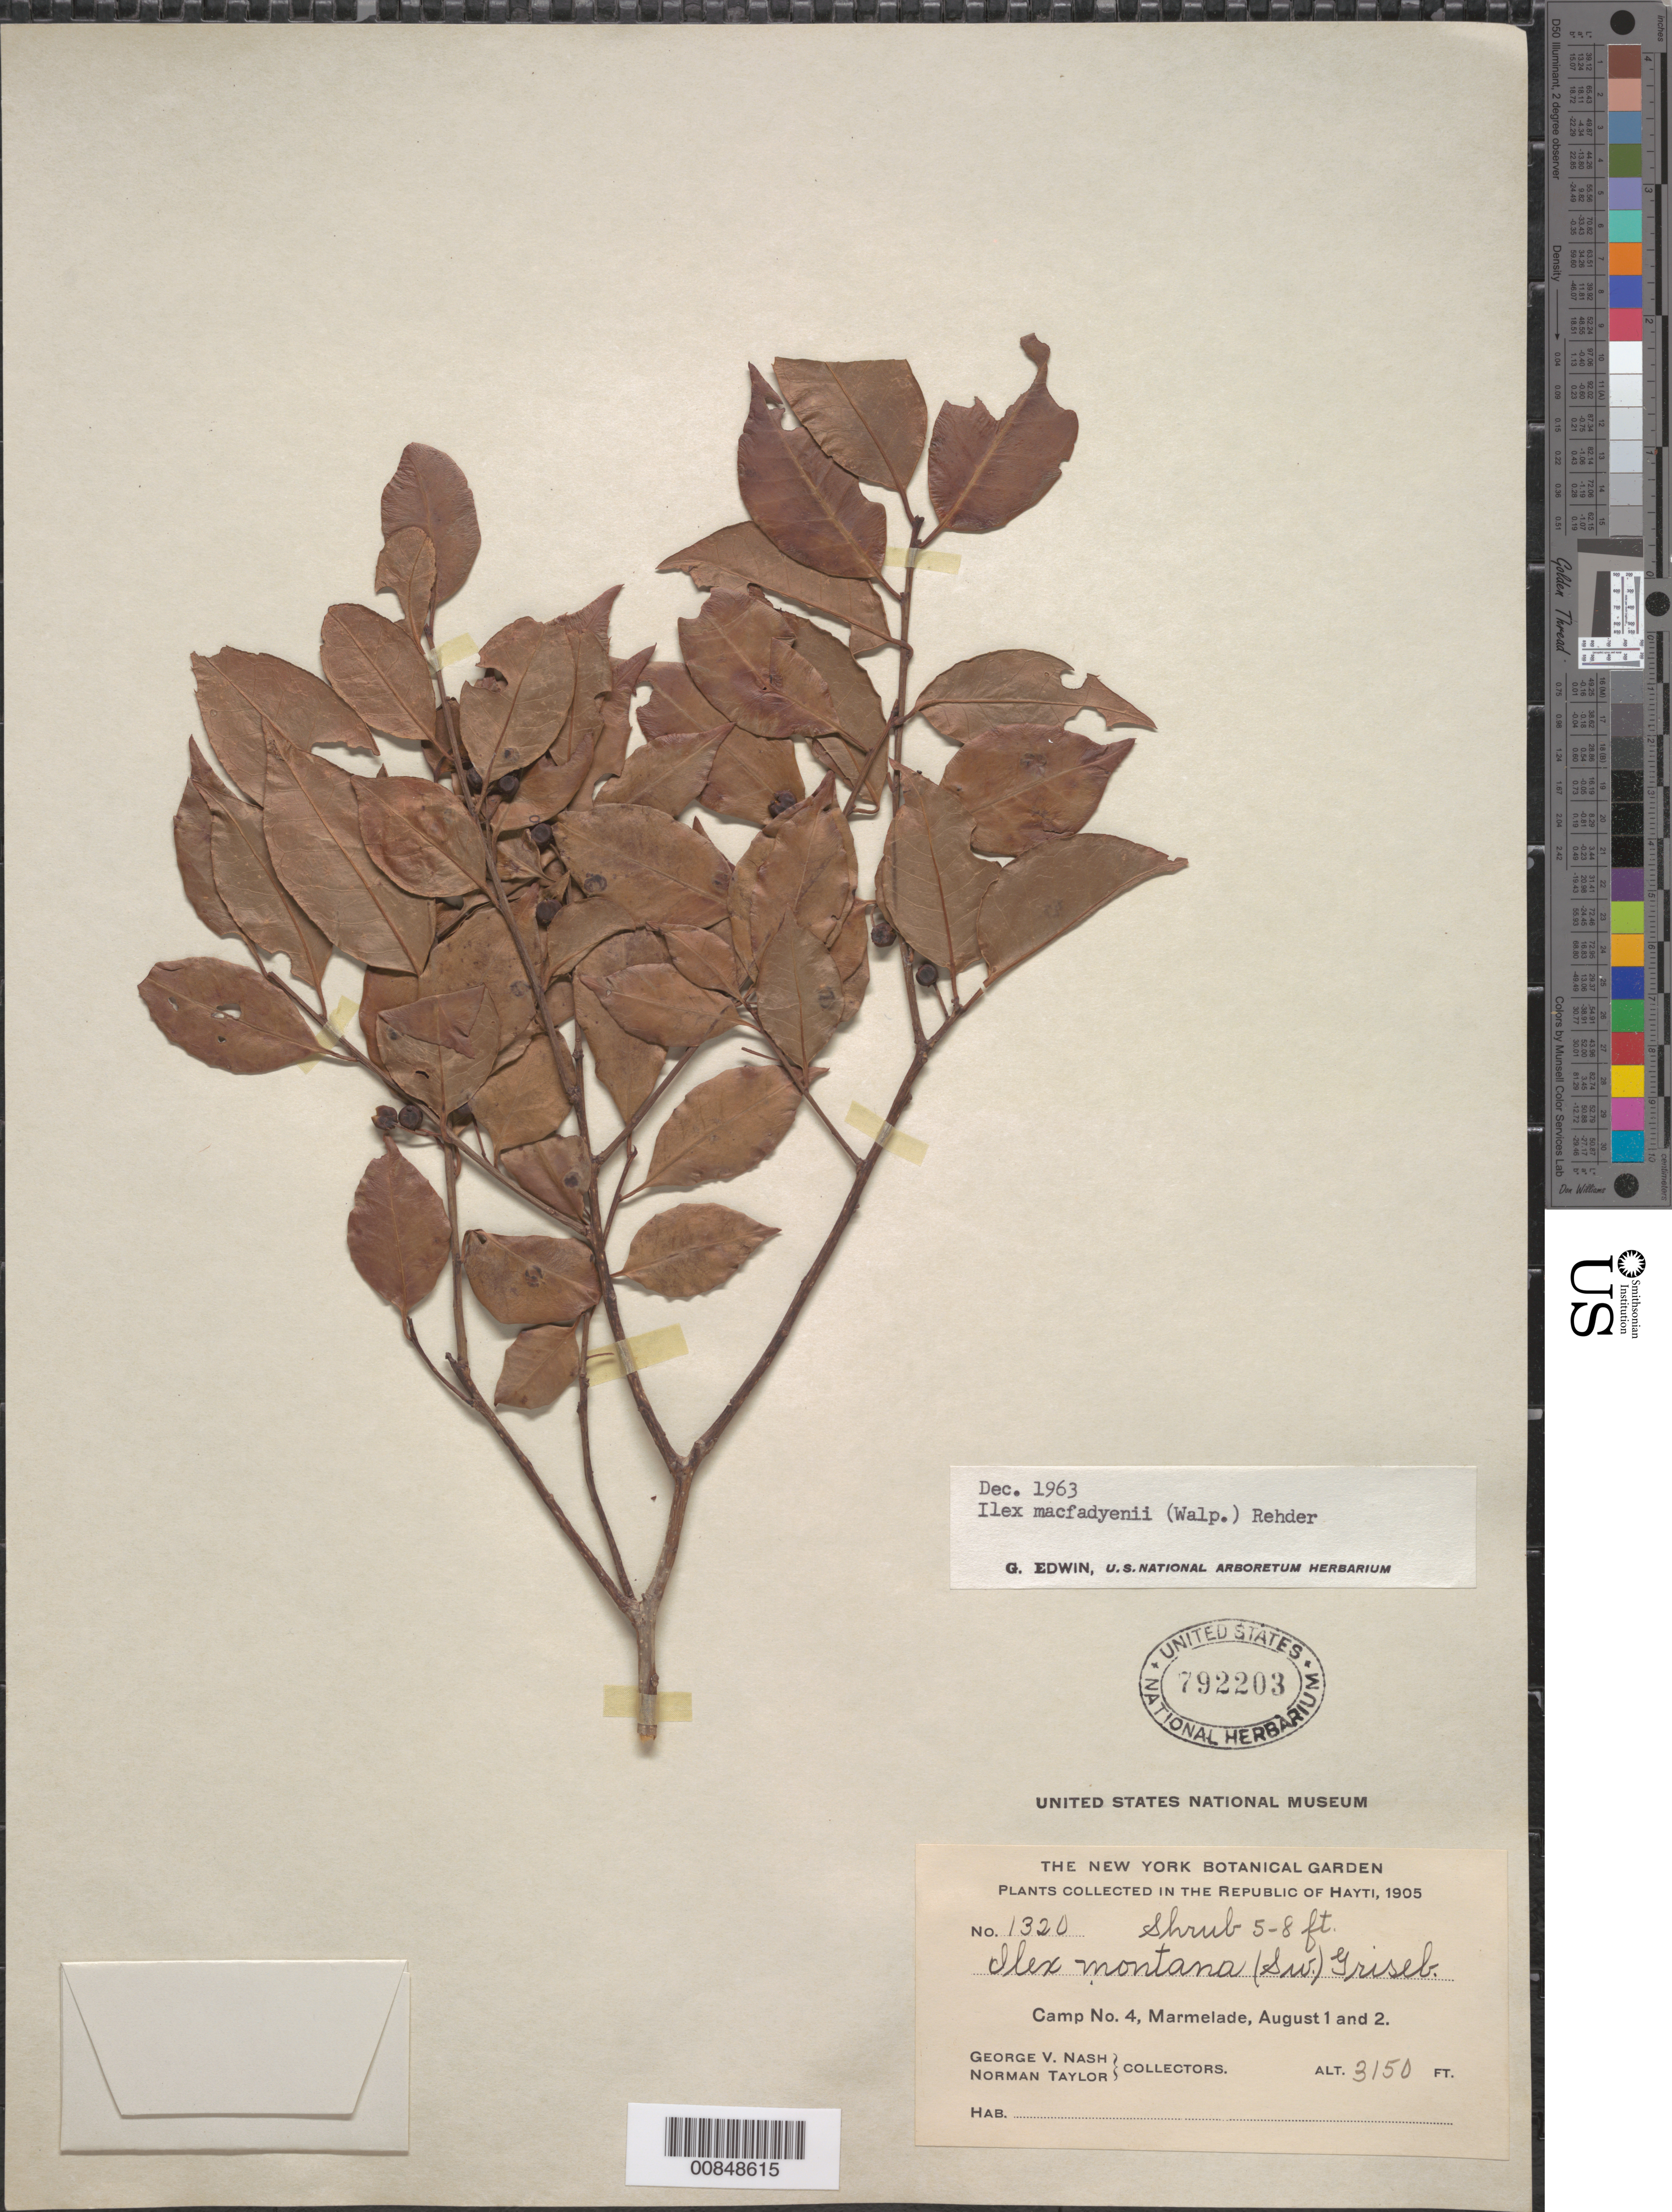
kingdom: Plantae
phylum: Tracheophyta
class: Magnoliopsida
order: Aquifoliales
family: Aquifoliaceae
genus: Ilex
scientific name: Ilex macfadyenii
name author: Rehder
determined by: Edwin, G.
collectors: G. V. Nash & N. Taylor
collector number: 1320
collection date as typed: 01 Aug 1905 and 02 Aug 1905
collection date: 1905-08-01,1905-08-02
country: Haiti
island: Hispaniola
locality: Camp No. 4, Marmelade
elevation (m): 960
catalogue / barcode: US 792203